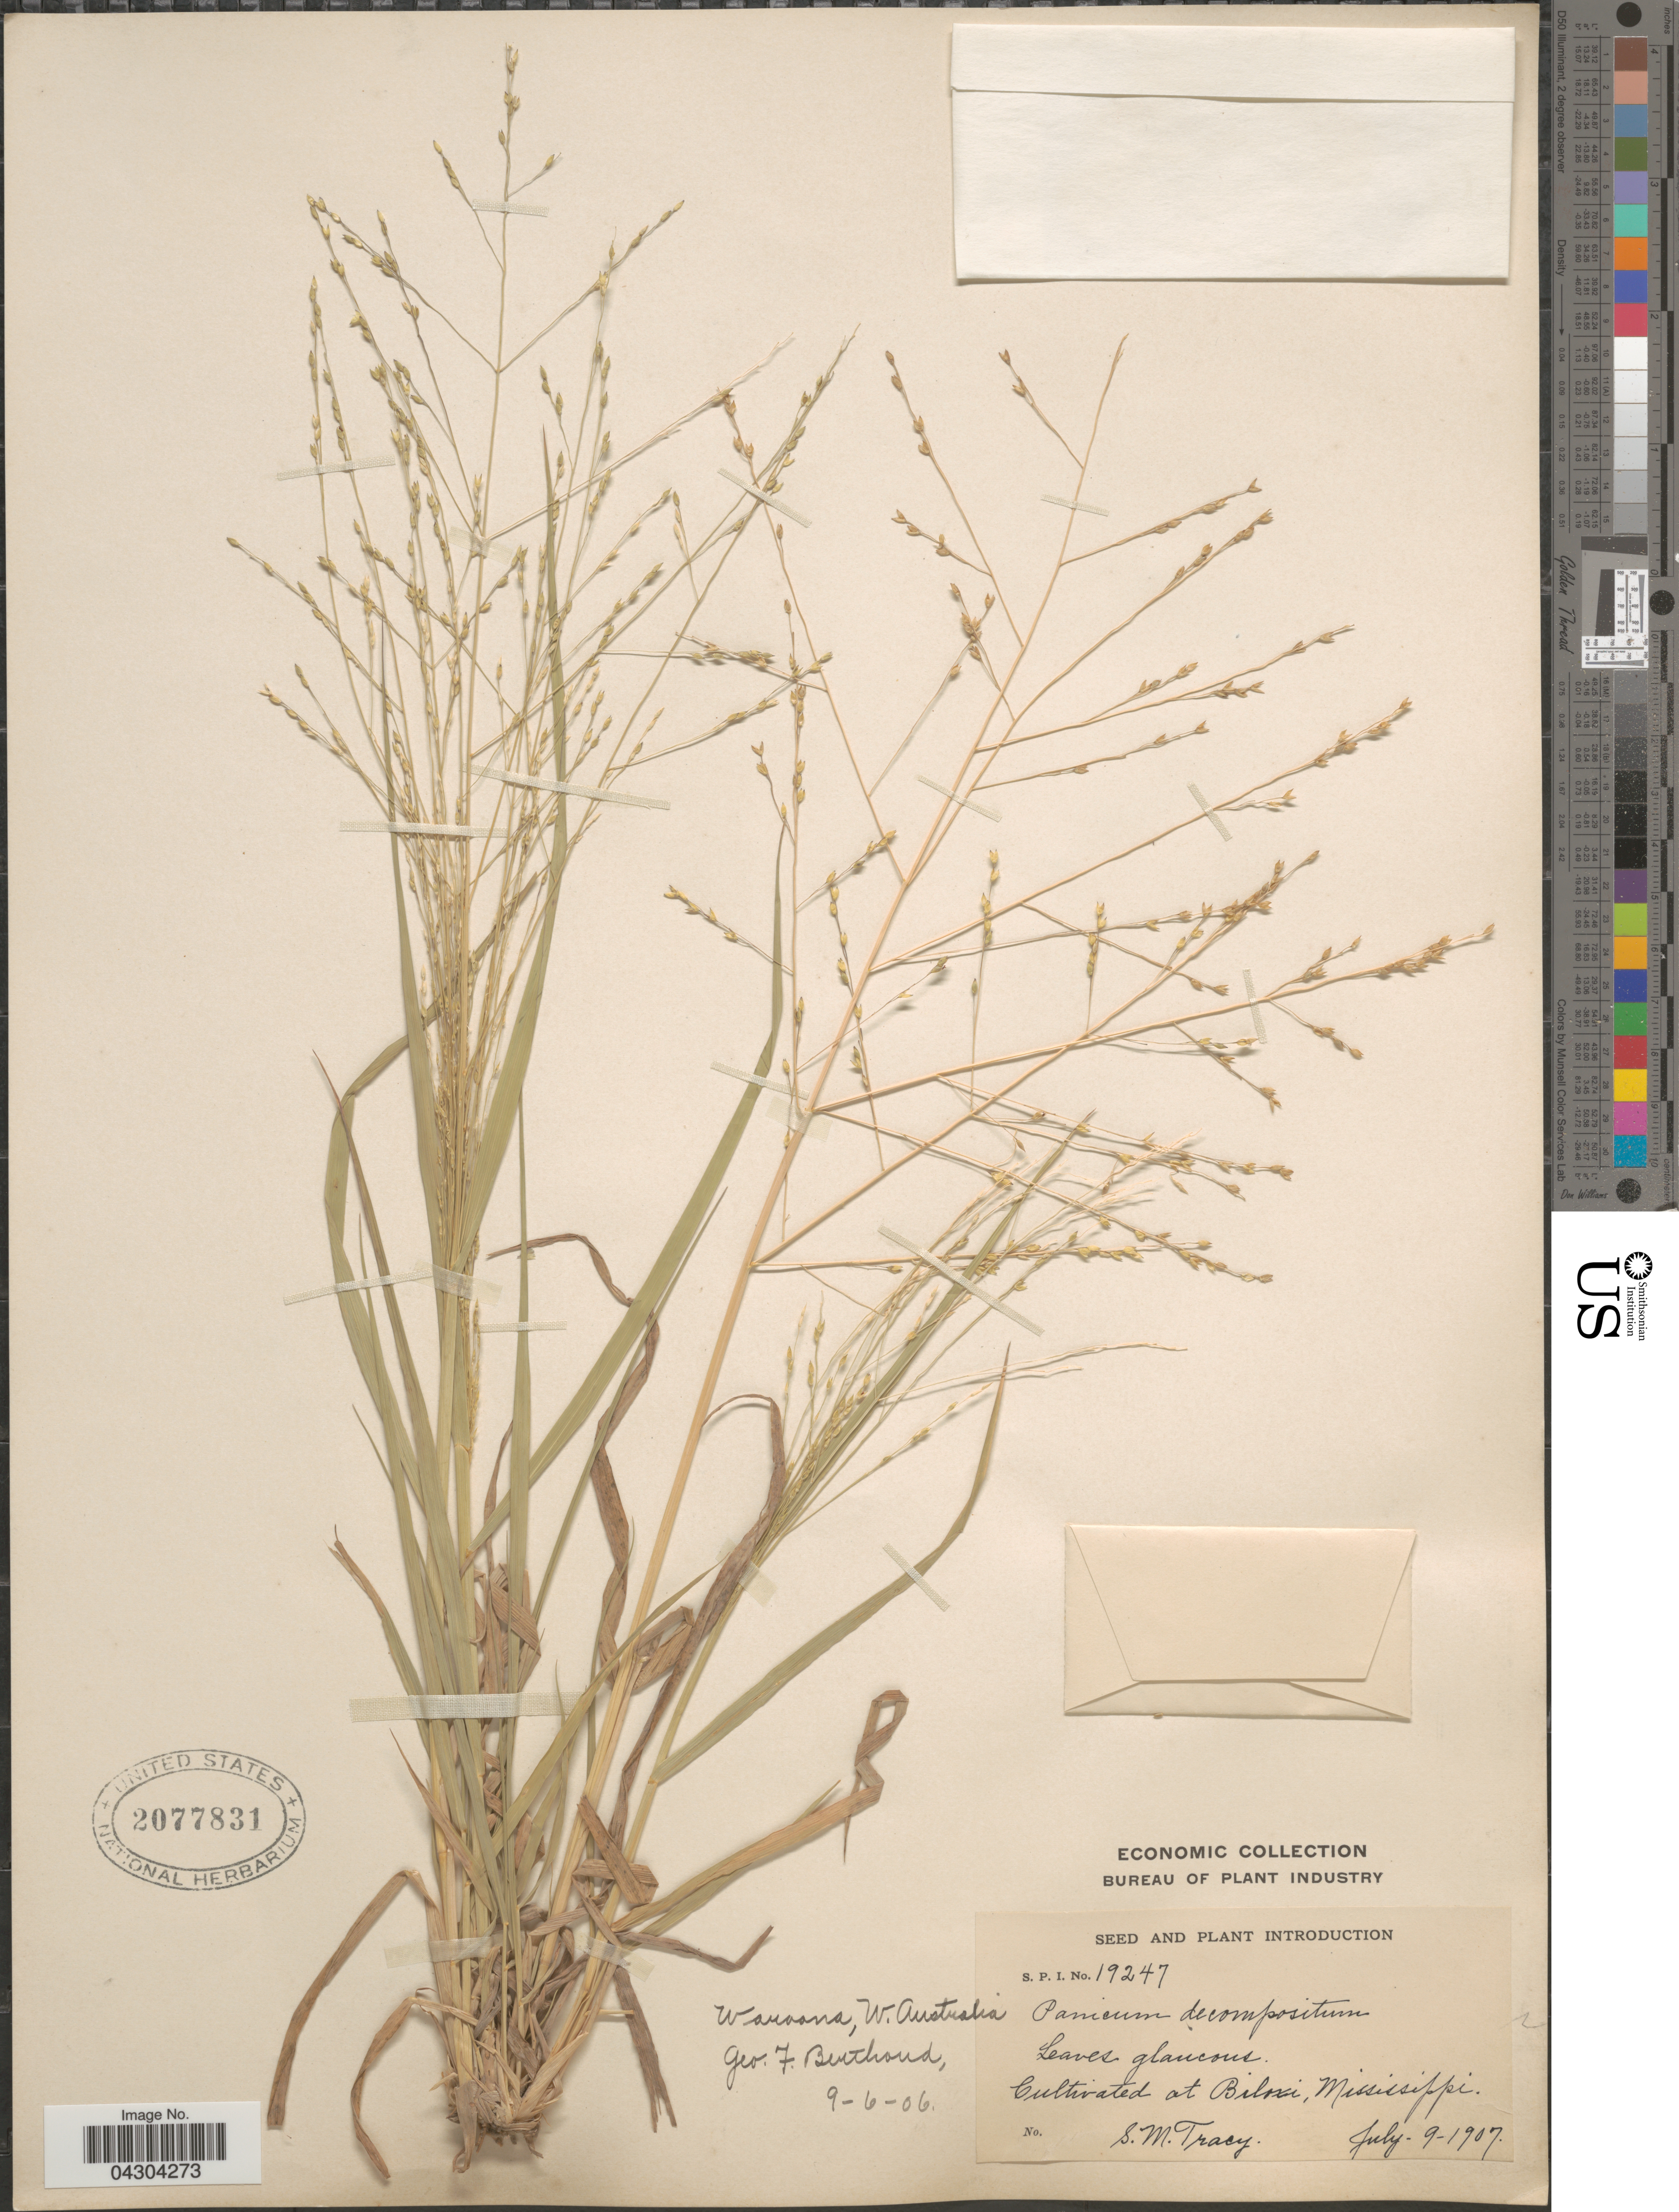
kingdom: Plantae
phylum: Tracheophyta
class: Liliopsida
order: Poales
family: Poaceae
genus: Panicum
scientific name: Panicum decompositum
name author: R. Br.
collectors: S. M. Tracy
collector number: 19247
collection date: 1907-07-09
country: United States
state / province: Mississippi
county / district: Harrison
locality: At Biloxi.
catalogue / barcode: US 2077831